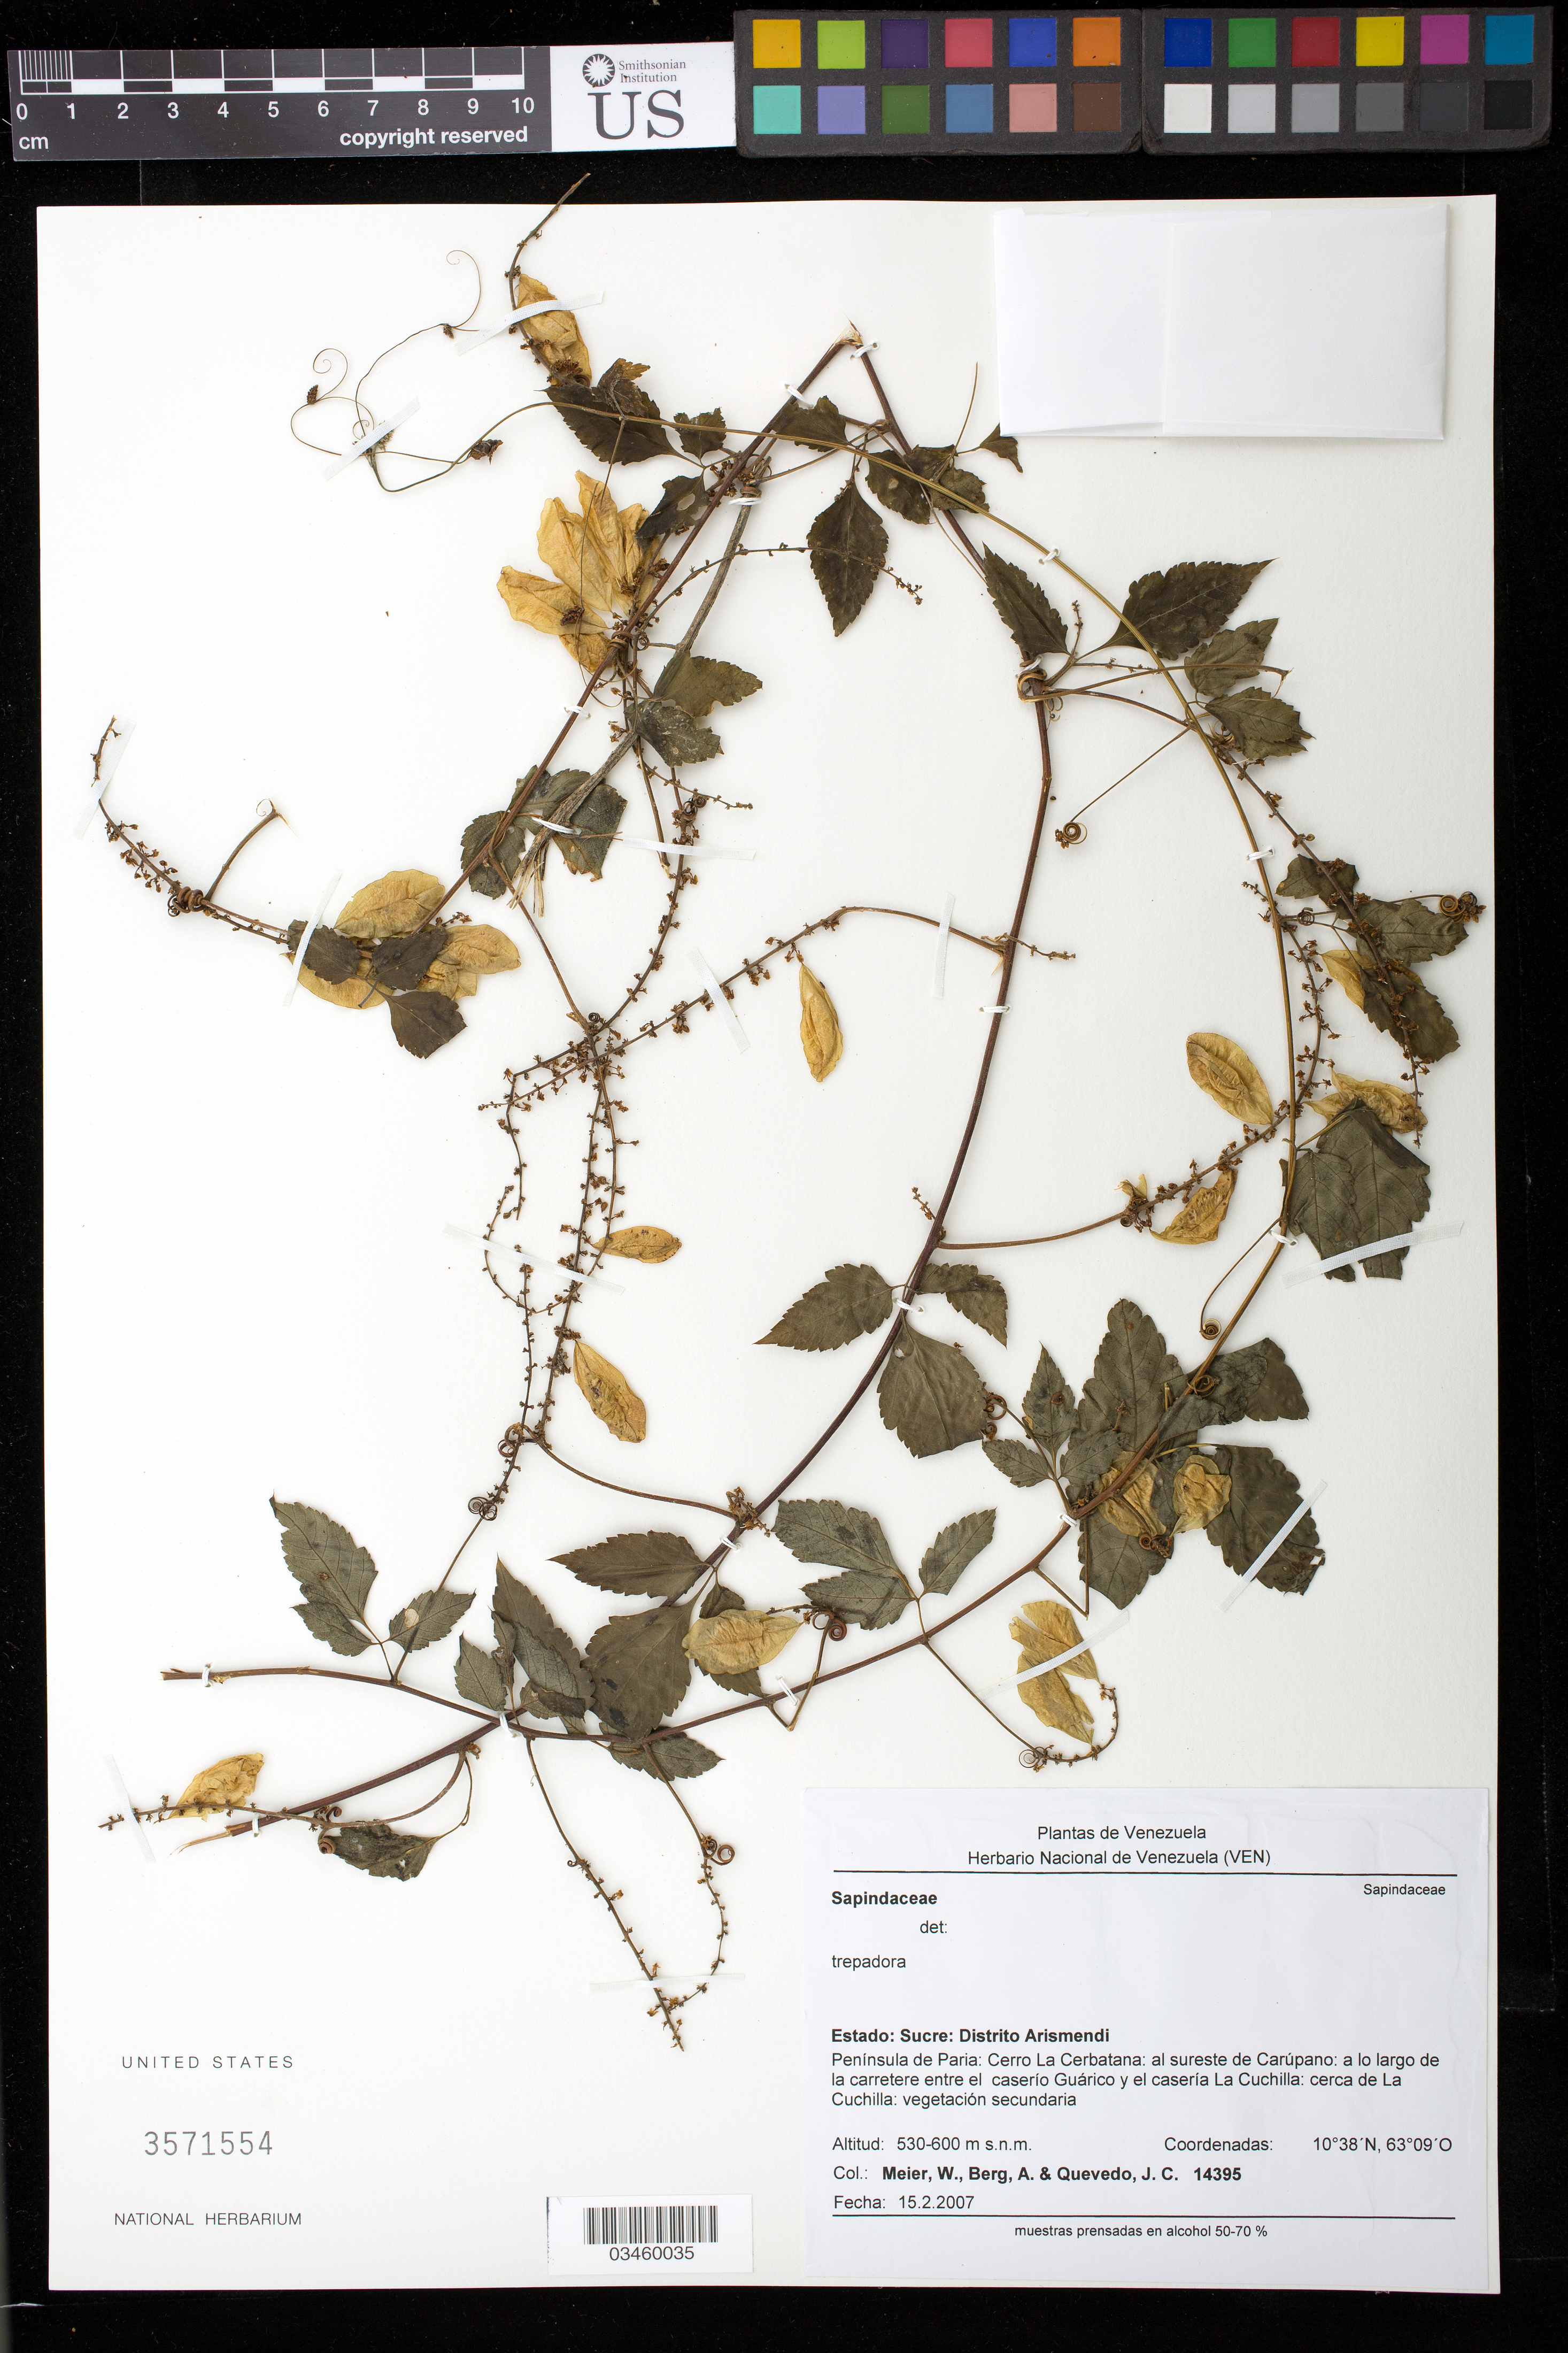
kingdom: Plantae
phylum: Tracheophyta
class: Magnoliopsida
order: Sapindales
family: Sapindaceae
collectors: W. Meier & A. Berg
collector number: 14395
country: Venezuela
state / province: Sucre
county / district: Arismendi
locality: Peninsula de Paria, Cerro la Cerbatana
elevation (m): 530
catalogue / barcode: US 3571554